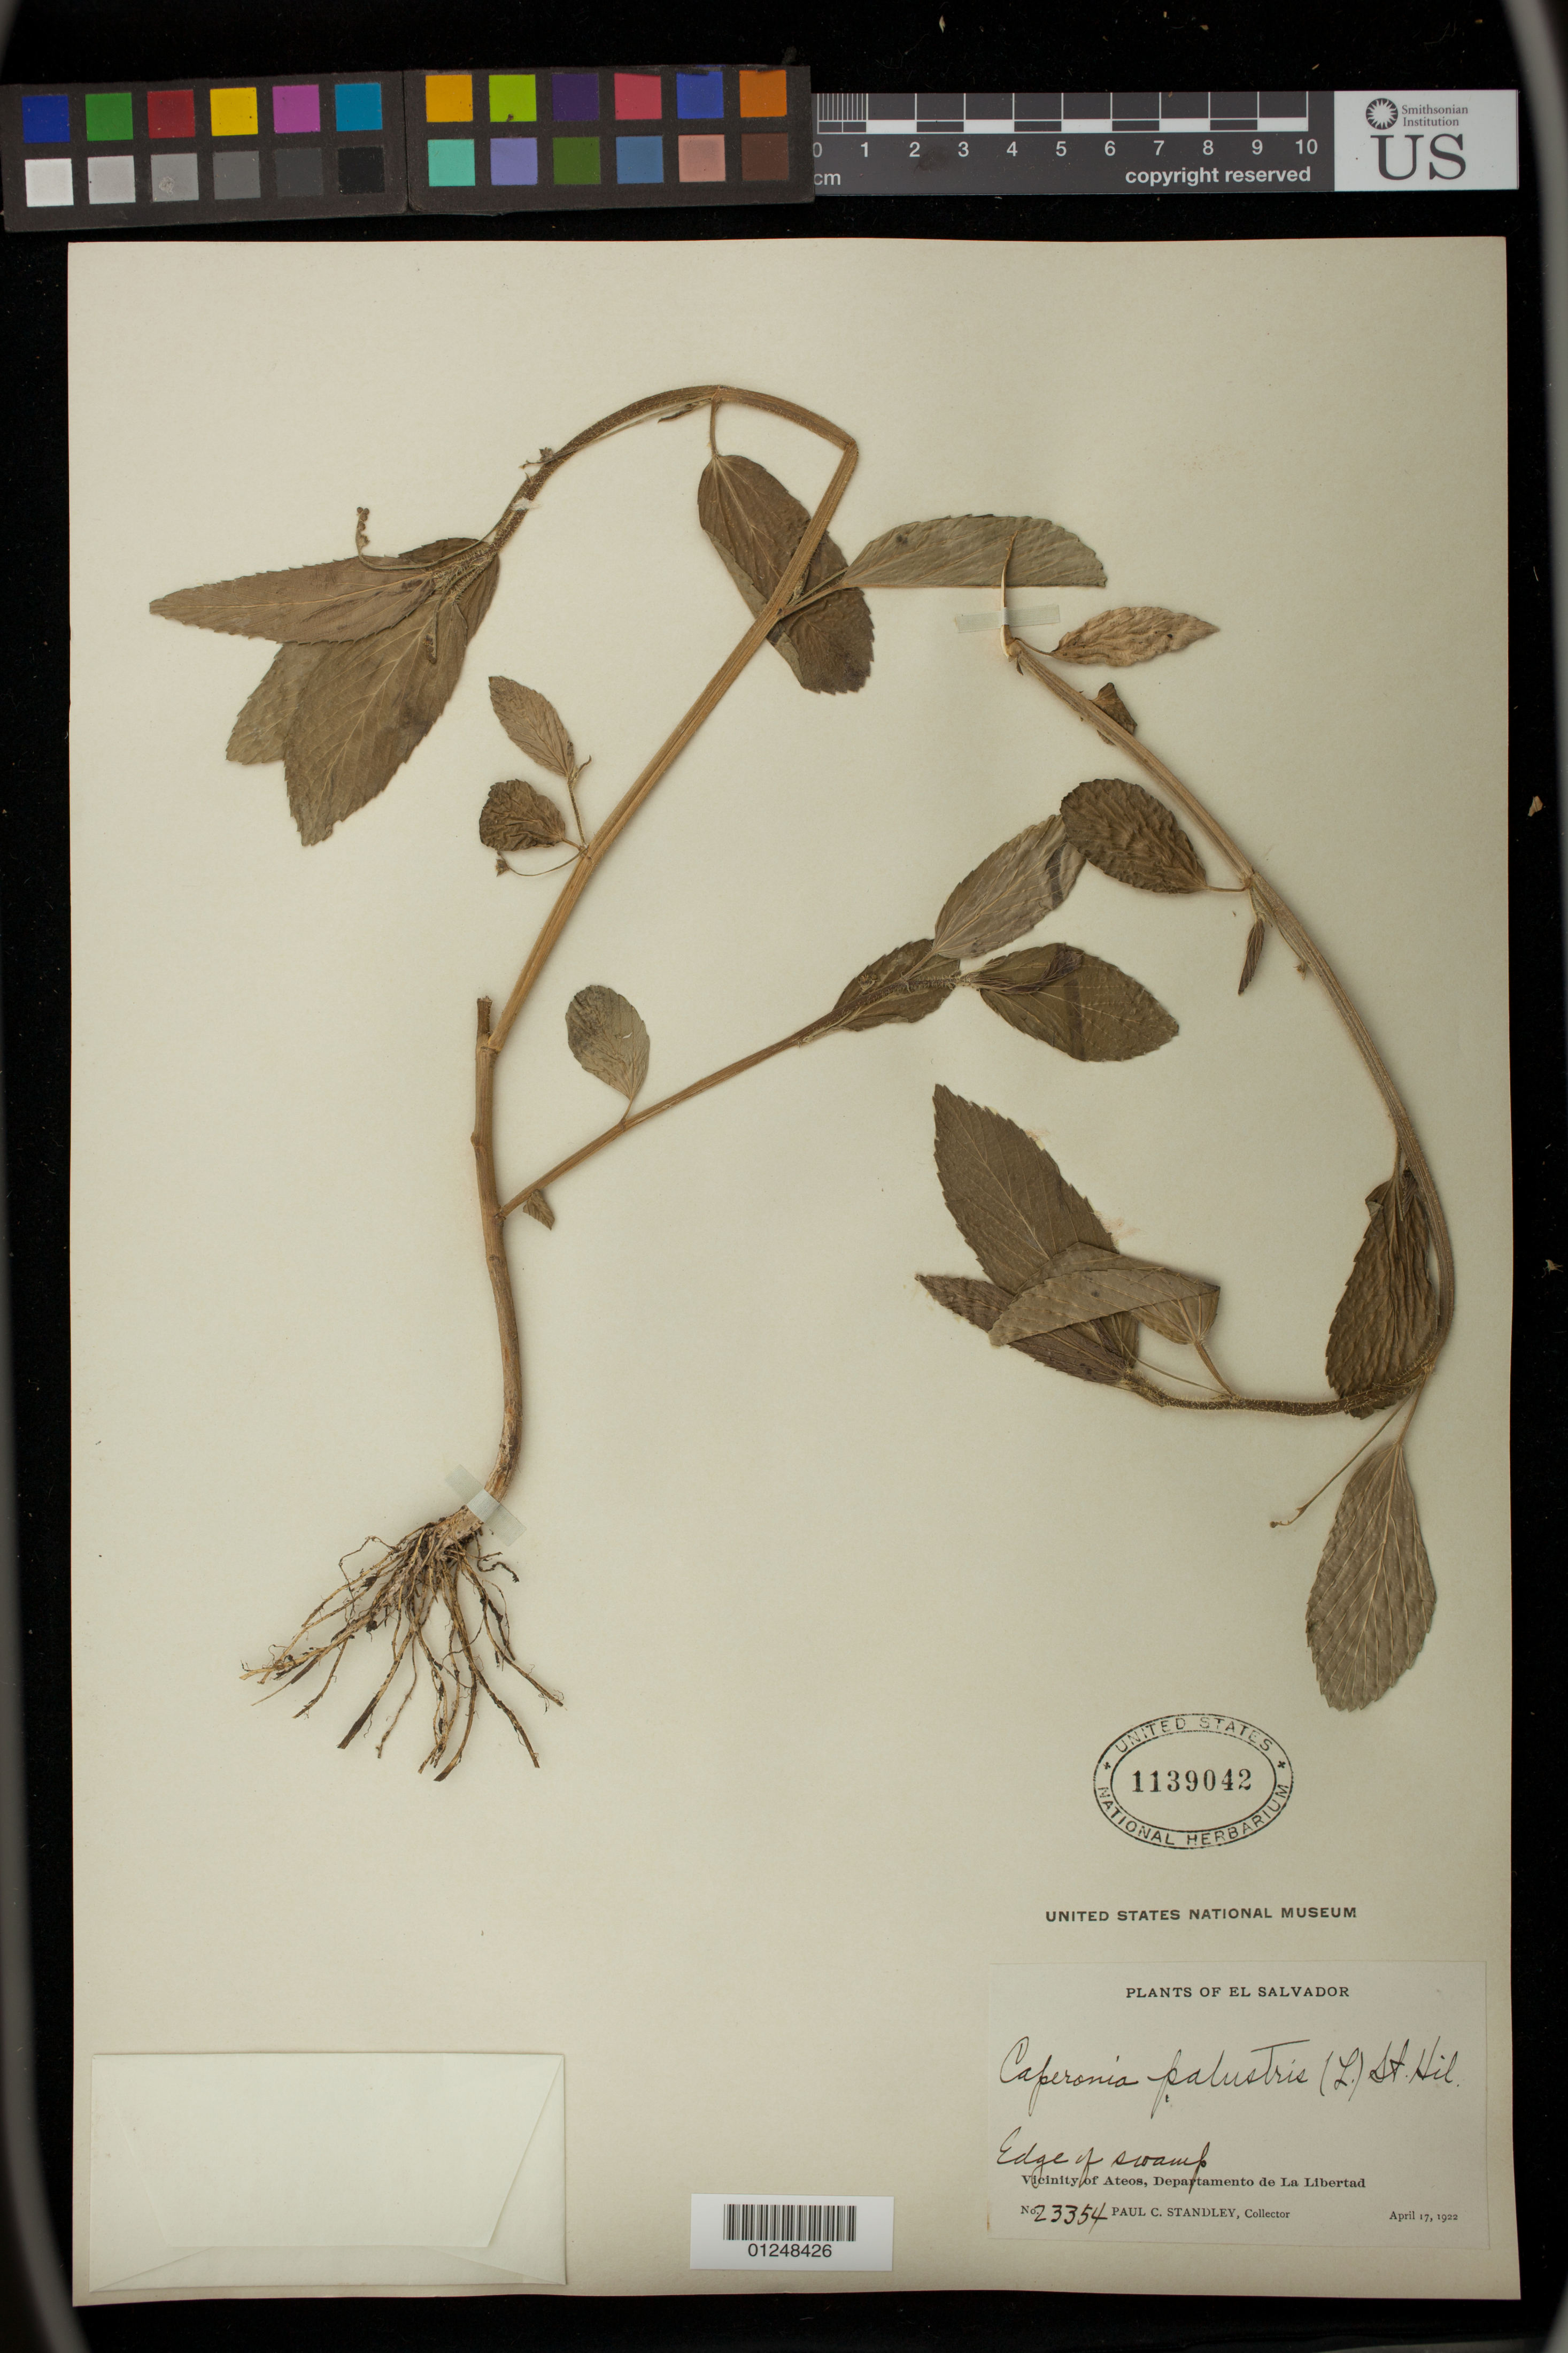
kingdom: Plantae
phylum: Tracheophyta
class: Magnoliopsida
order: Malpighiales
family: Euphorbiaceae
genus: Caperonia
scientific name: Caperonia palustris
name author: (L.) A. St.-Hil.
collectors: P. C. Standley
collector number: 23354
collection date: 1922-04-17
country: El Salvador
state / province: La Libertad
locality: Vicinity of Ateos, edge of swamp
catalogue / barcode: US 1139042